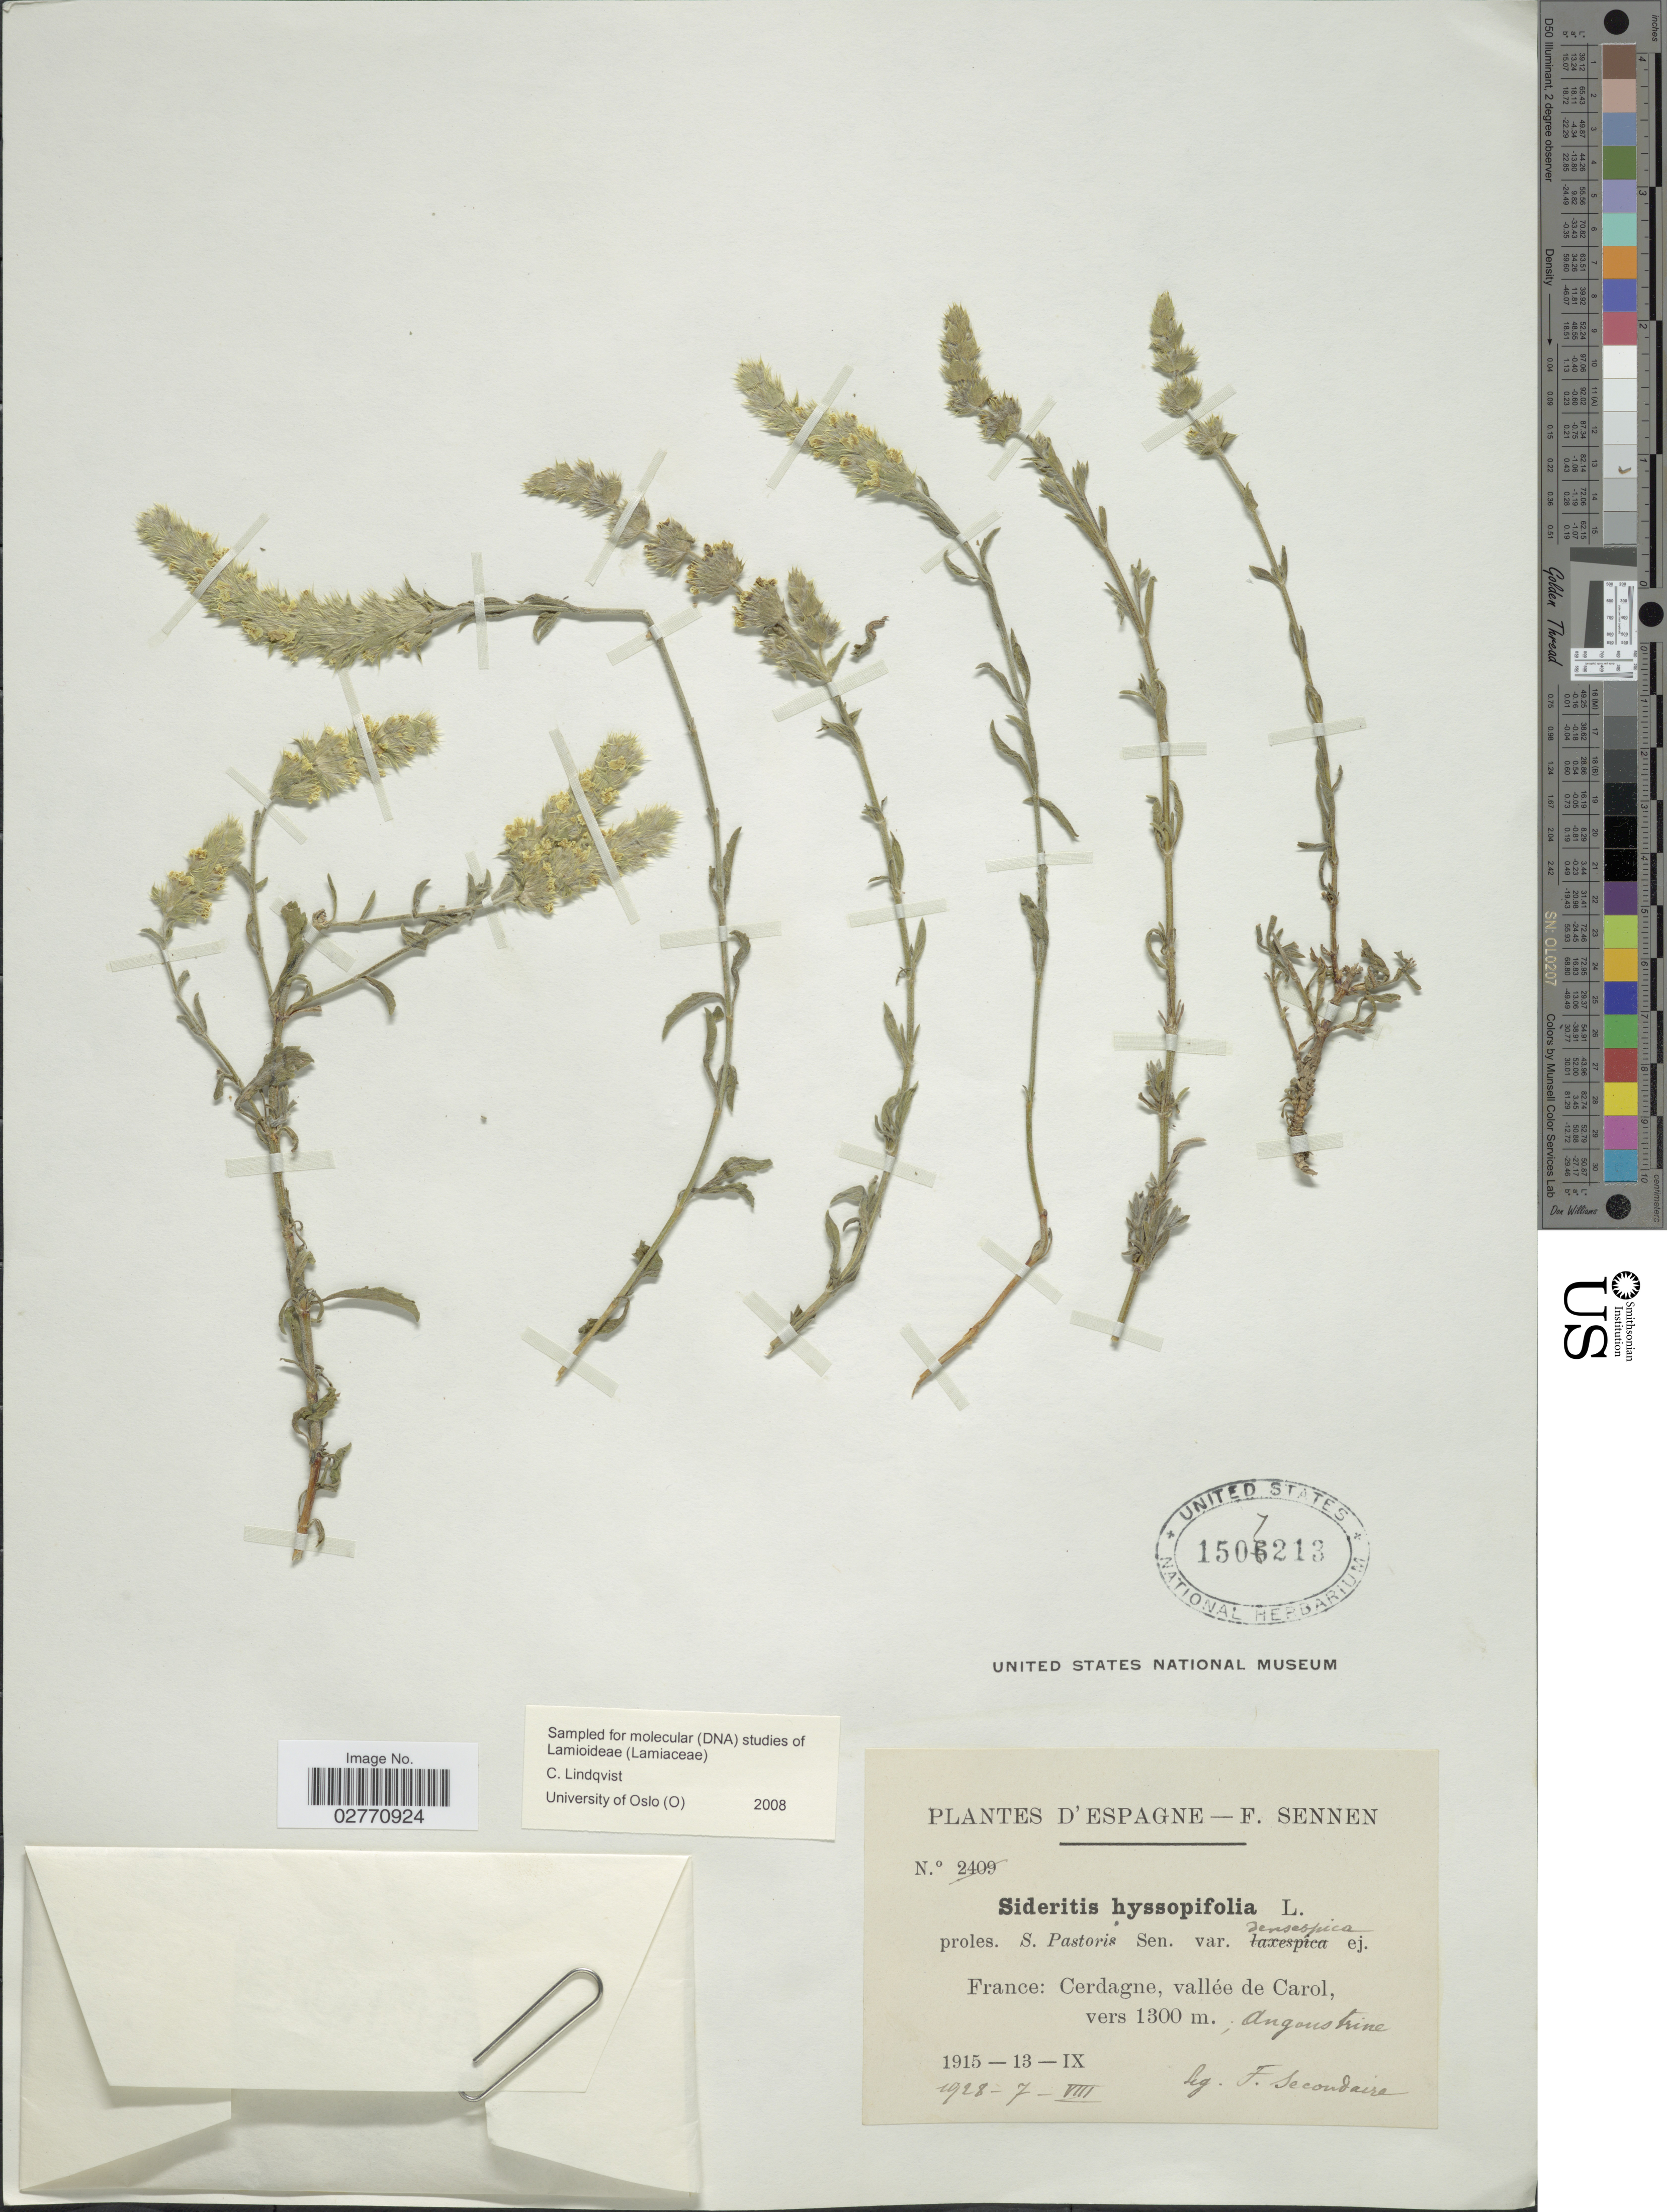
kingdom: Plantae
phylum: Tracheophyta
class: Magnoliopsida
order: Lamiales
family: Lamiaceae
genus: Sideritis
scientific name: Sideritis hyssopifolia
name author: L.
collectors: F. Secondaire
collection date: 1915-09-13/1928-08-07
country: France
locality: Cerdagne, vallée de Carol; Angoustine.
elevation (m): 1300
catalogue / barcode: US 1507213